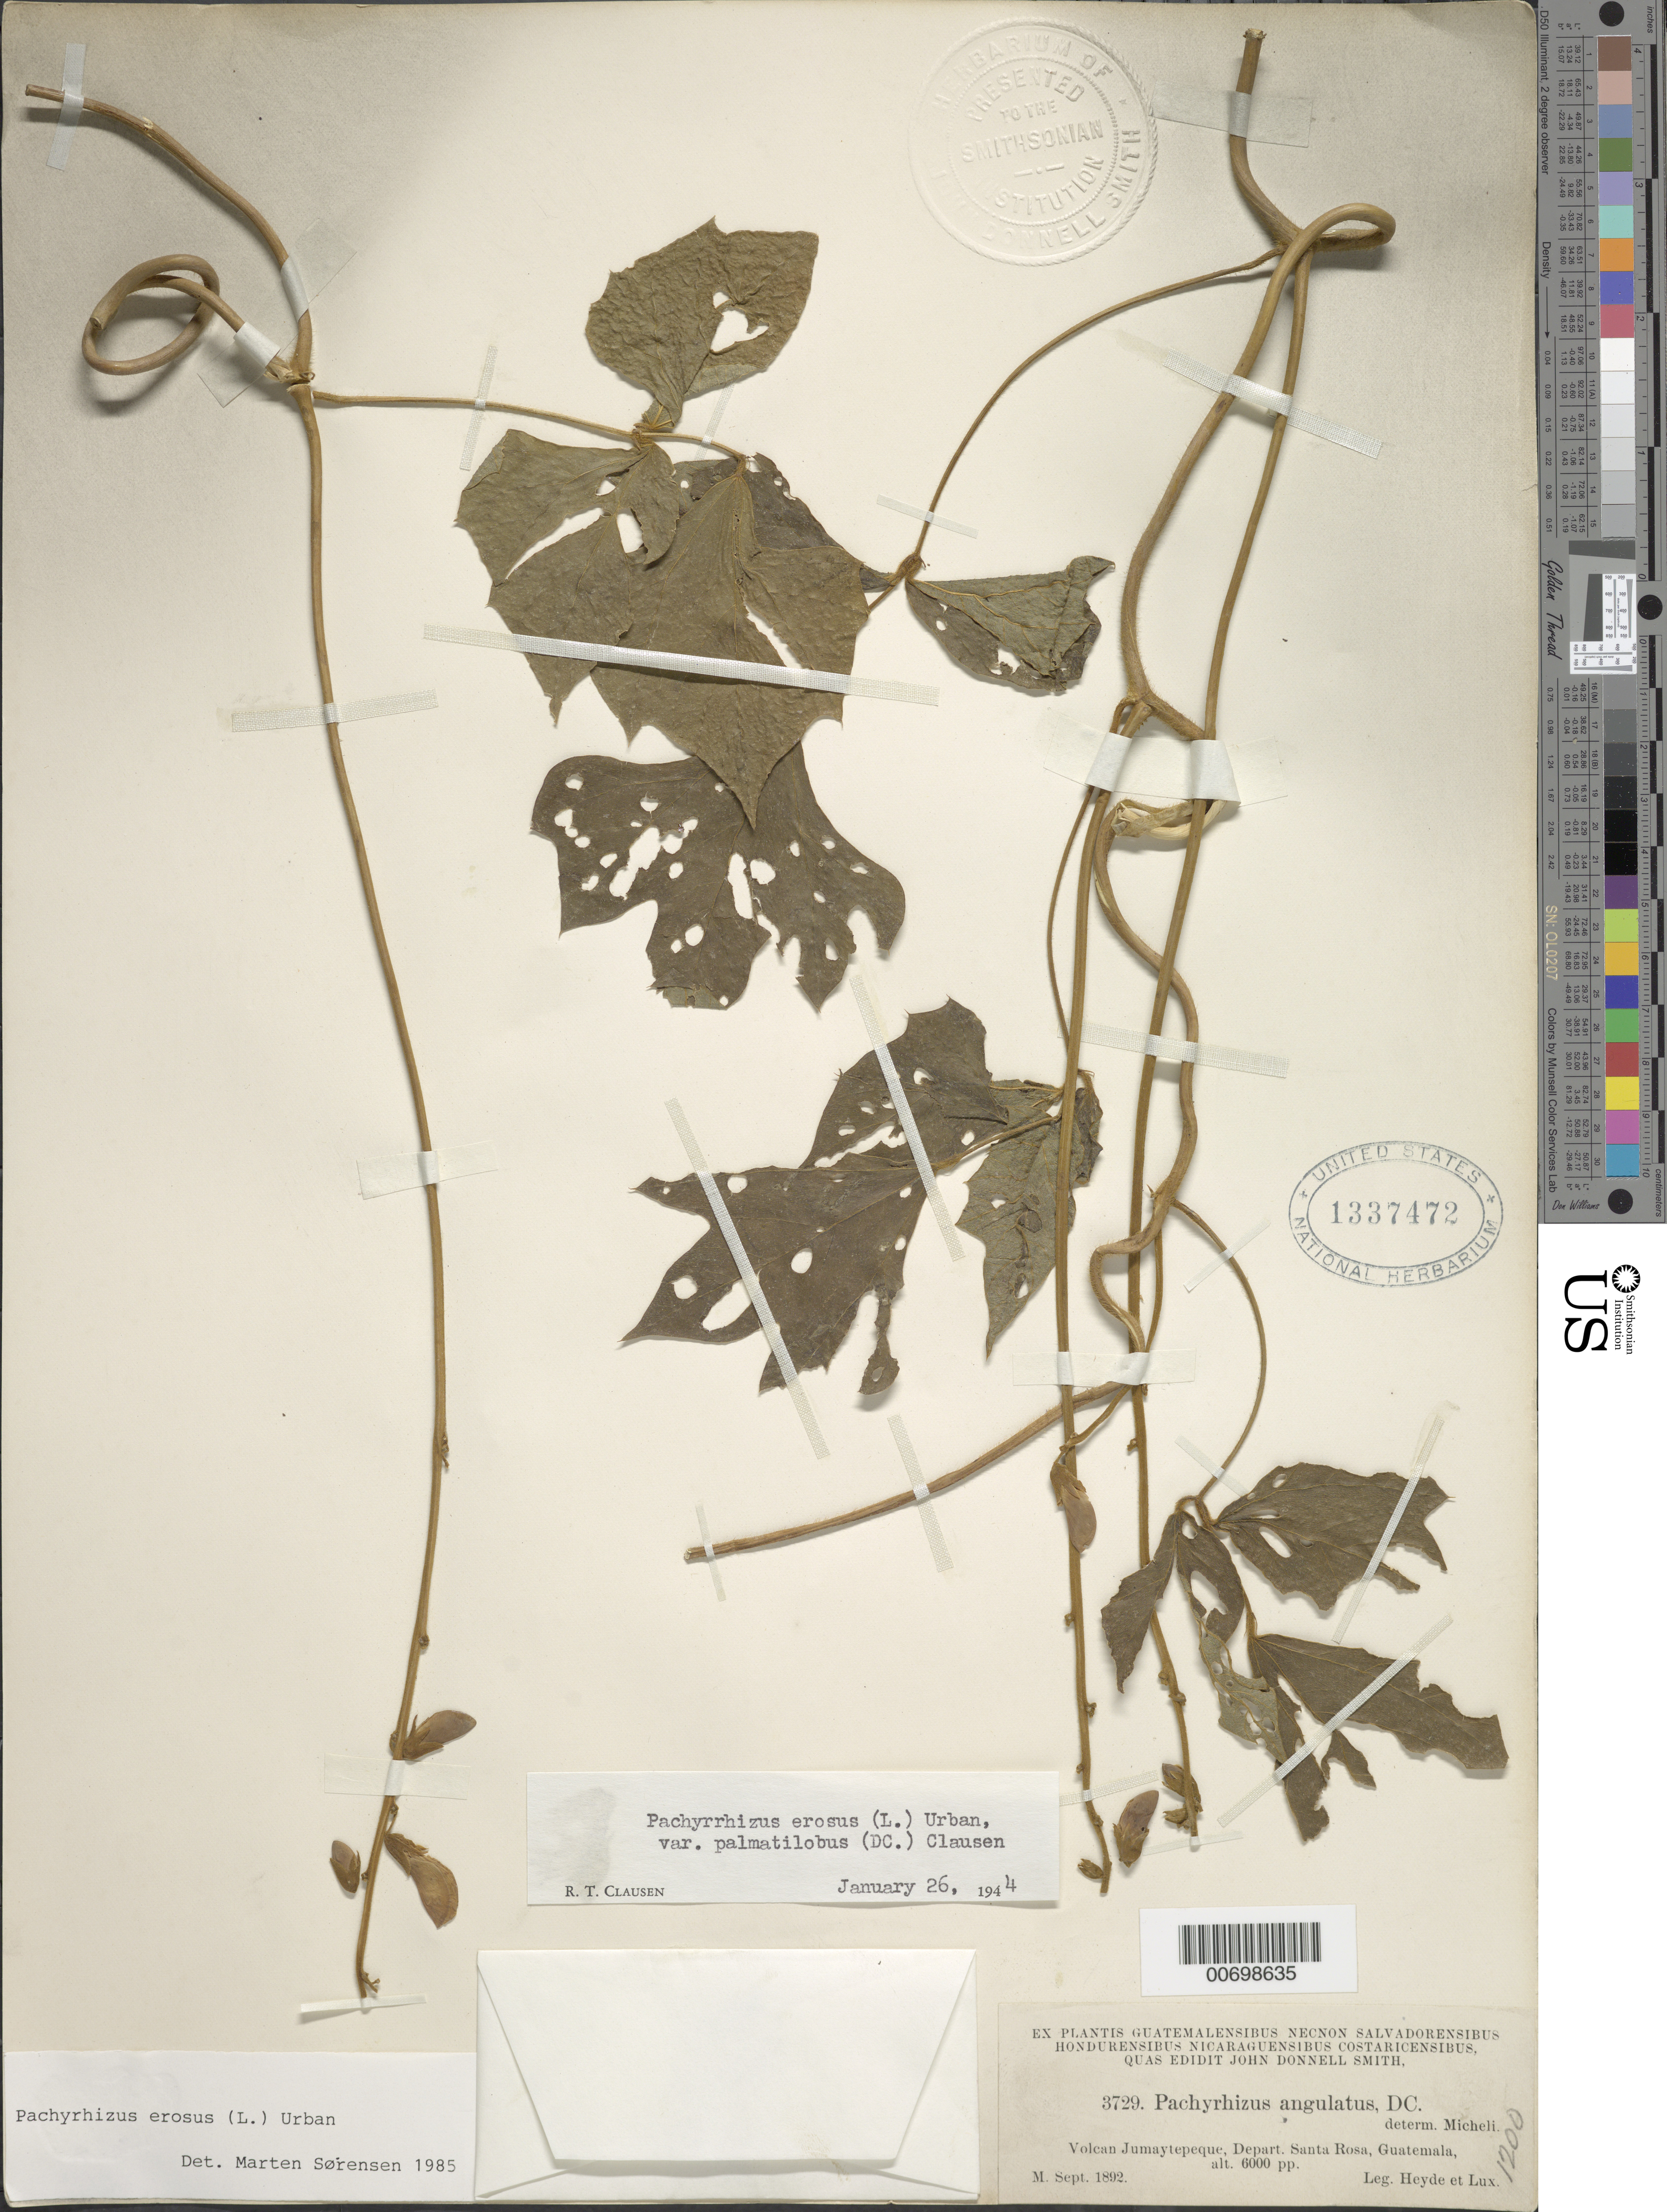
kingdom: Plantae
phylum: Tracheophyta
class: Magnoliopsida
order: Fabales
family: Fabaceae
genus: Pachyrhizus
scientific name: Pachyrhizus erosus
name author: (L.) Urb.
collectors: E. T. Heyde & E. Lux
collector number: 3729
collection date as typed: Sep 1892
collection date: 1892-09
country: Guatemala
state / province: Santa Rosa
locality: Volcan Jumaytepeque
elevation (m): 1829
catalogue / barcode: US 1337472